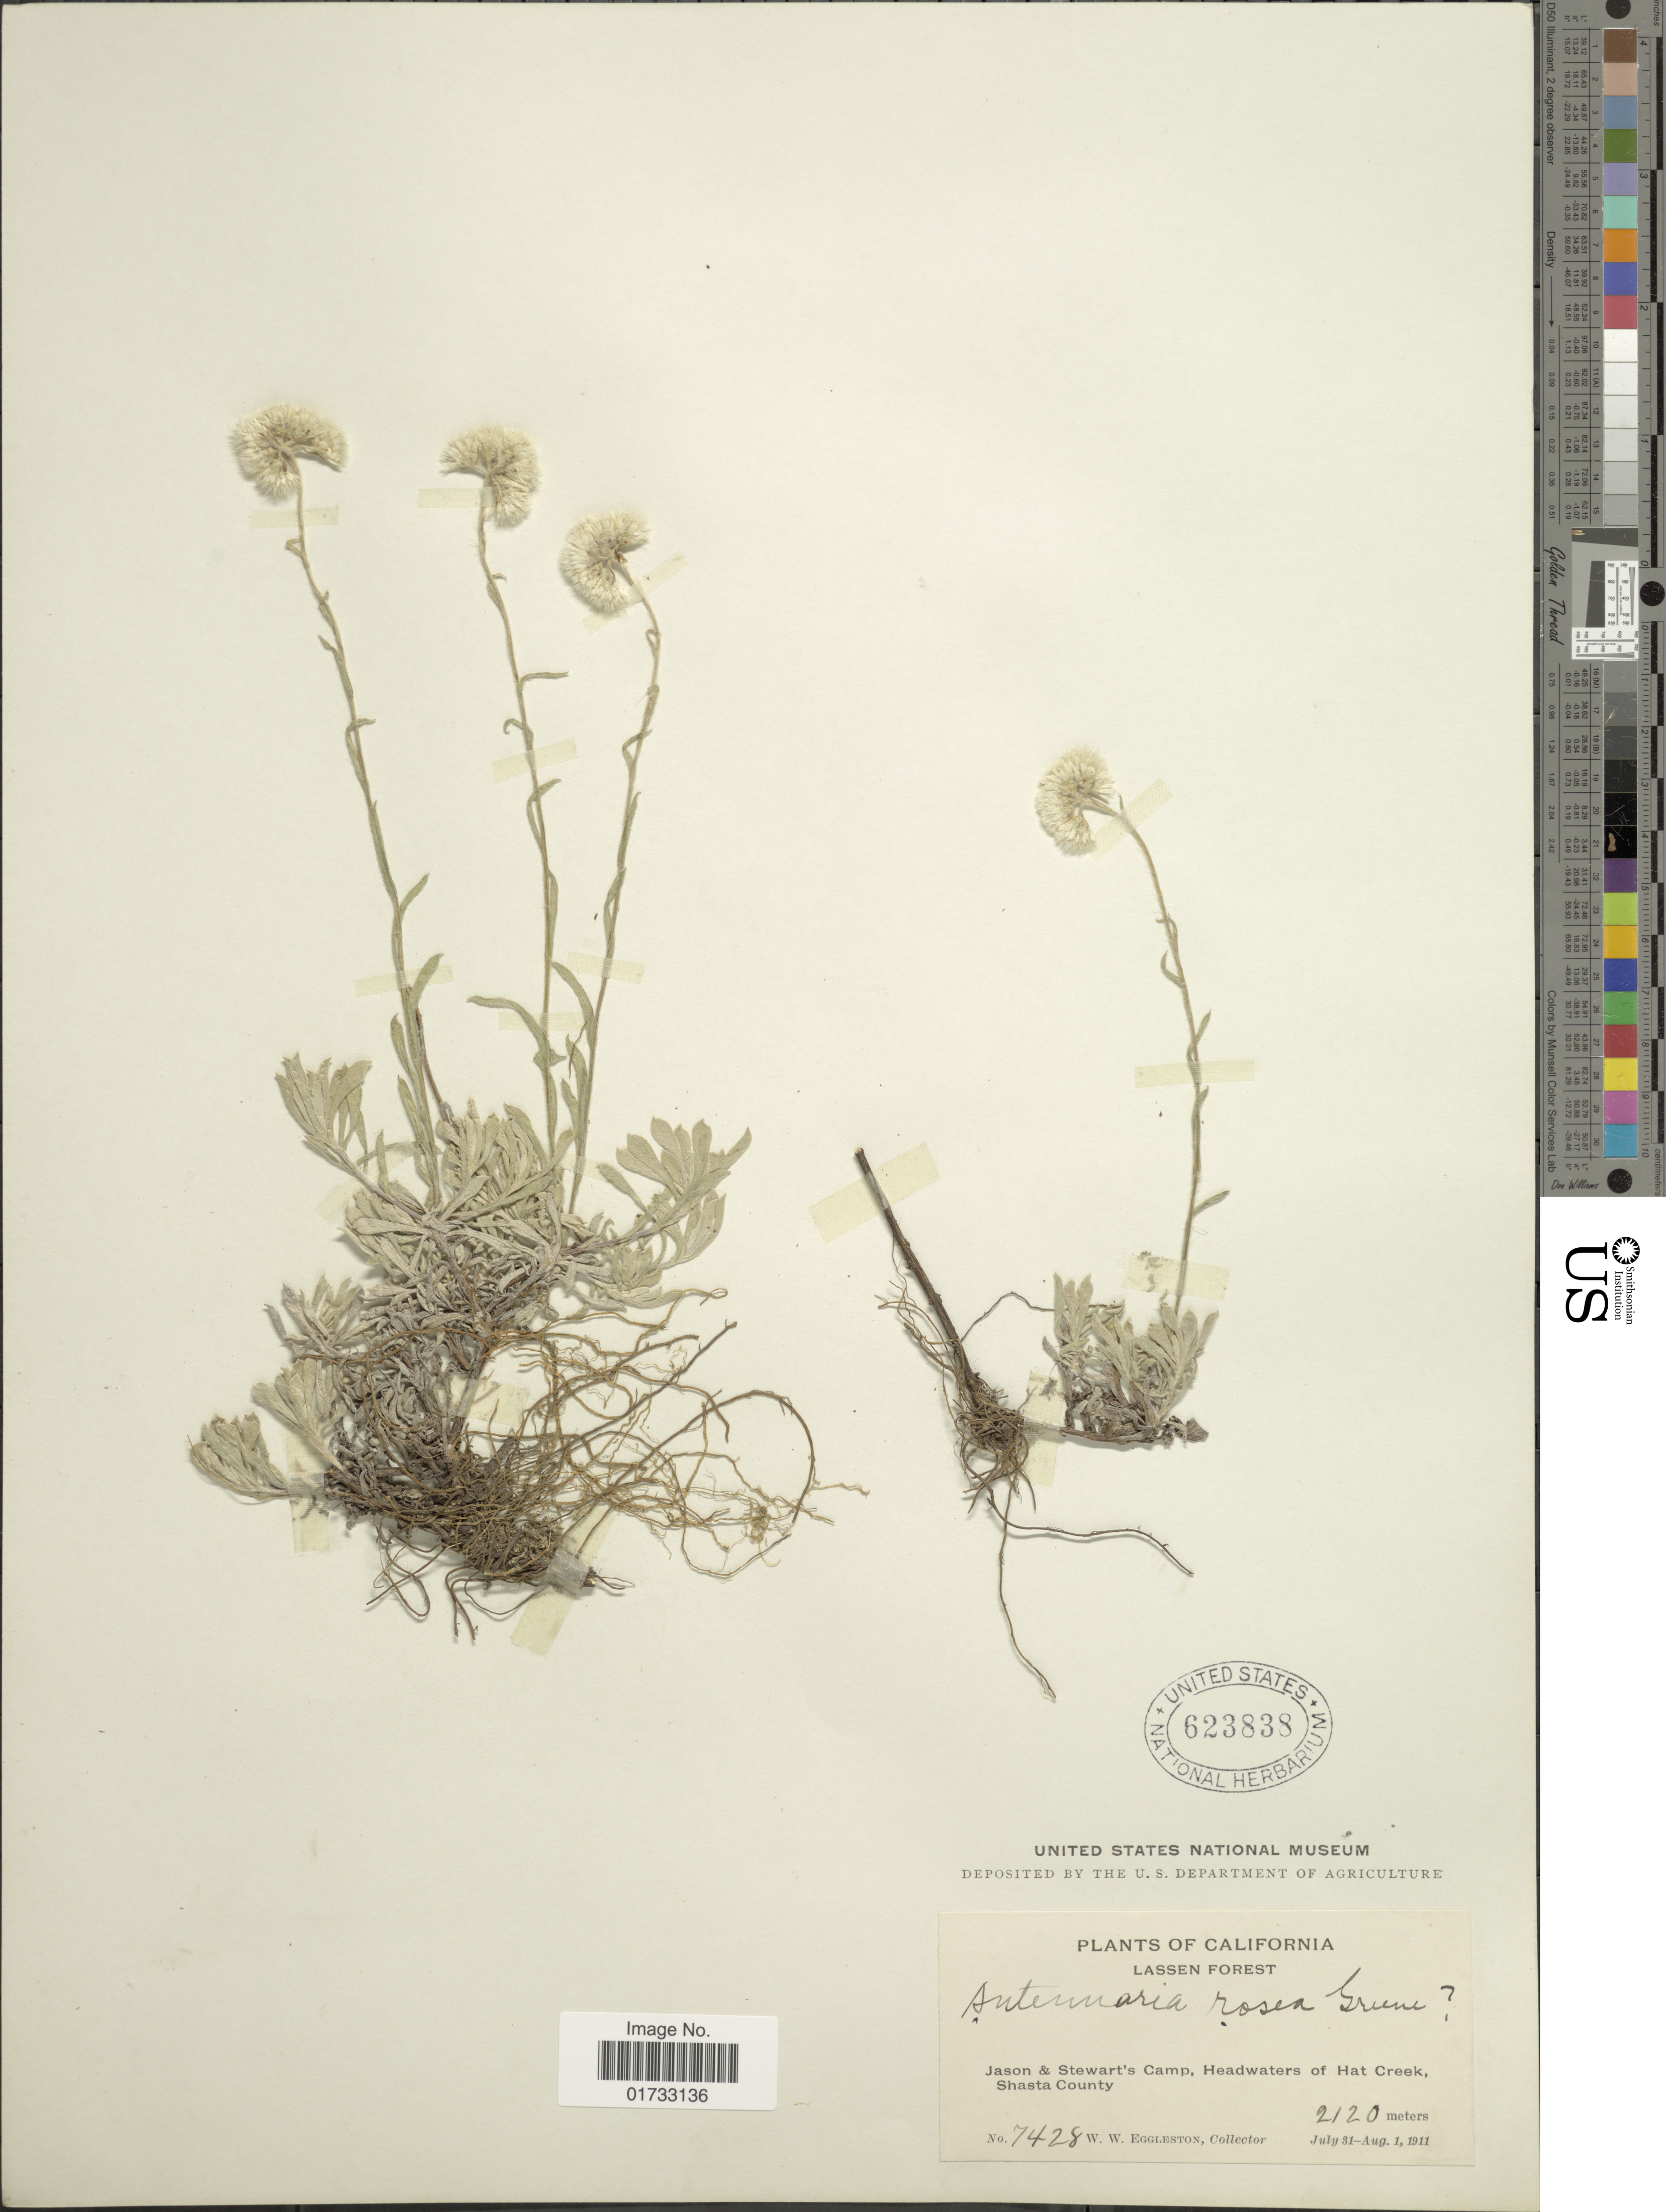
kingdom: Plantae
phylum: Tracheophyta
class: Magnoliopsida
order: Asterales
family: Asteraceae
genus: Antennaria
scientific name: Antennaria rosea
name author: Greene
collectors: W. W. Eggleston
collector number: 7428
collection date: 1911-07-31/1911-08-01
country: United States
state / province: California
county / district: Shasta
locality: Lassen Forest, Jason & Stewart's Camp, Headwaters of Hat Creek, Shasta County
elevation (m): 2120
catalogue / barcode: US 623838